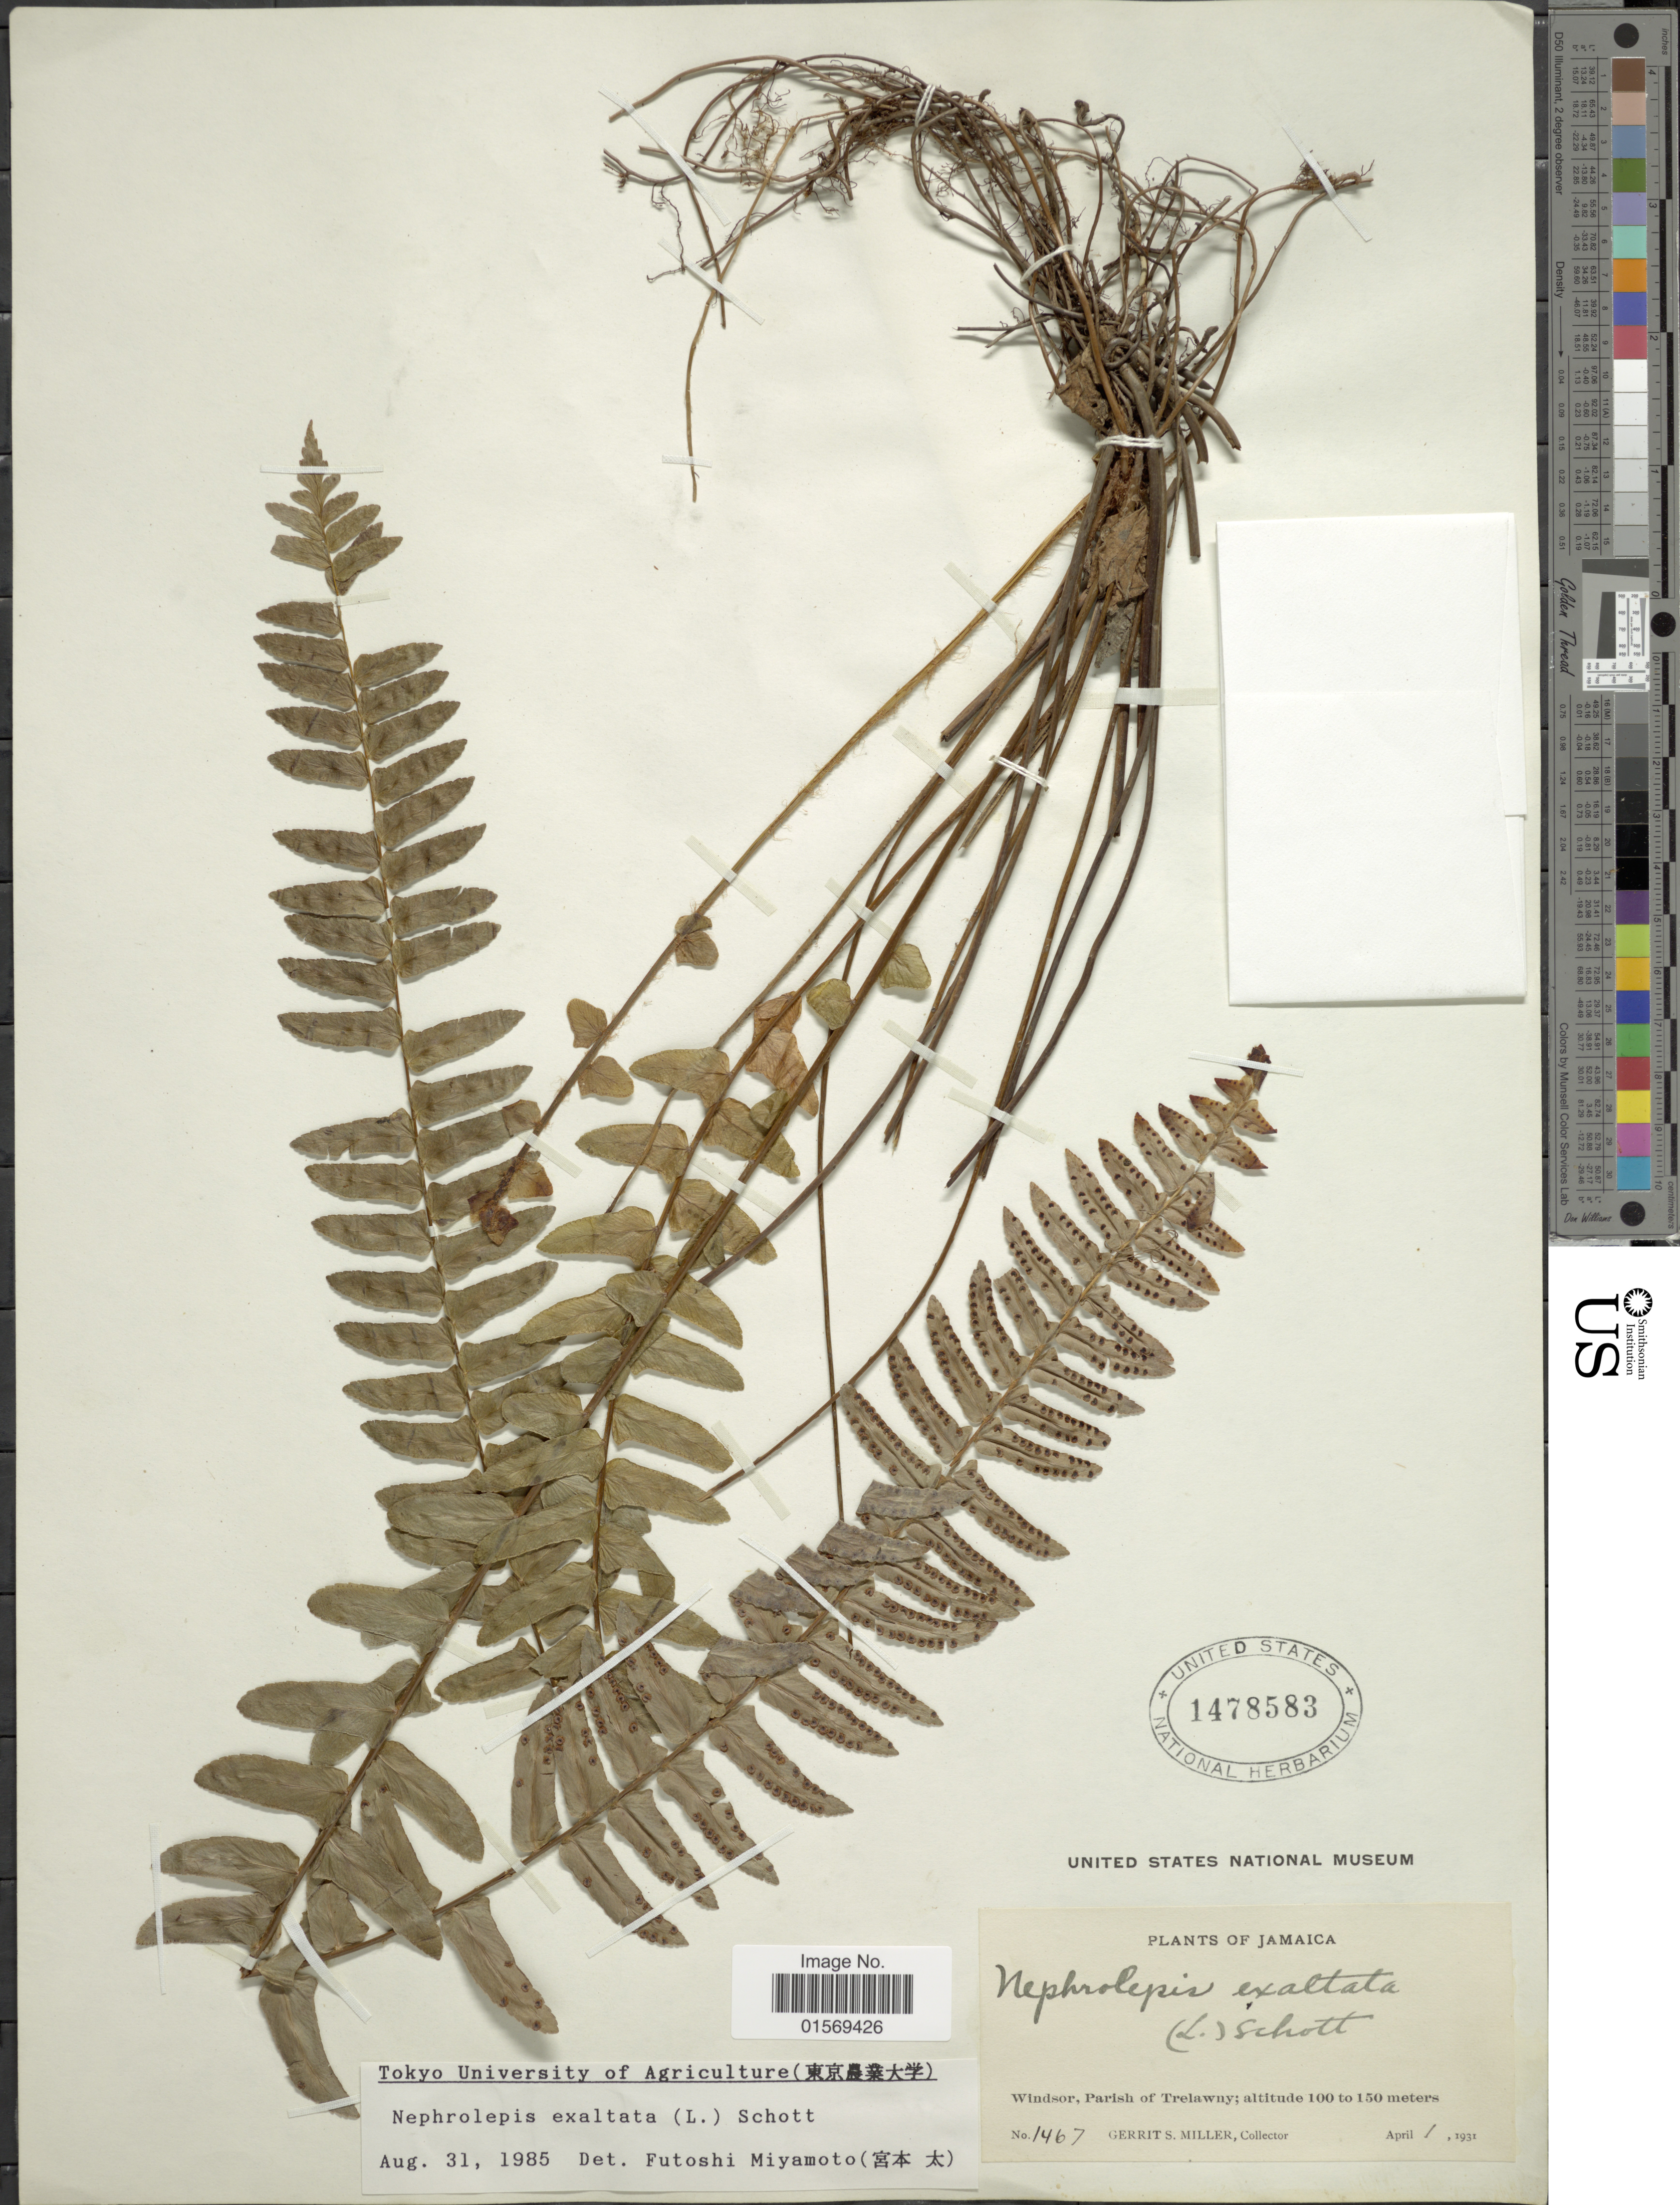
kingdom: Plantae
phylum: Tracheophyta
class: Polypodiopsida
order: Polypodiales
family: Nephrolepidaceae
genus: Nephrolepis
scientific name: Nephrolepis exaltata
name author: (L.) Schott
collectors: G. S. Miller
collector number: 1467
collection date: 1931-04-01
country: Jamaica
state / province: Trelawny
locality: Jamaica, Windsor, Parish of Trelawny.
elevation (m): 100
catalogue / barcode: US 1478583